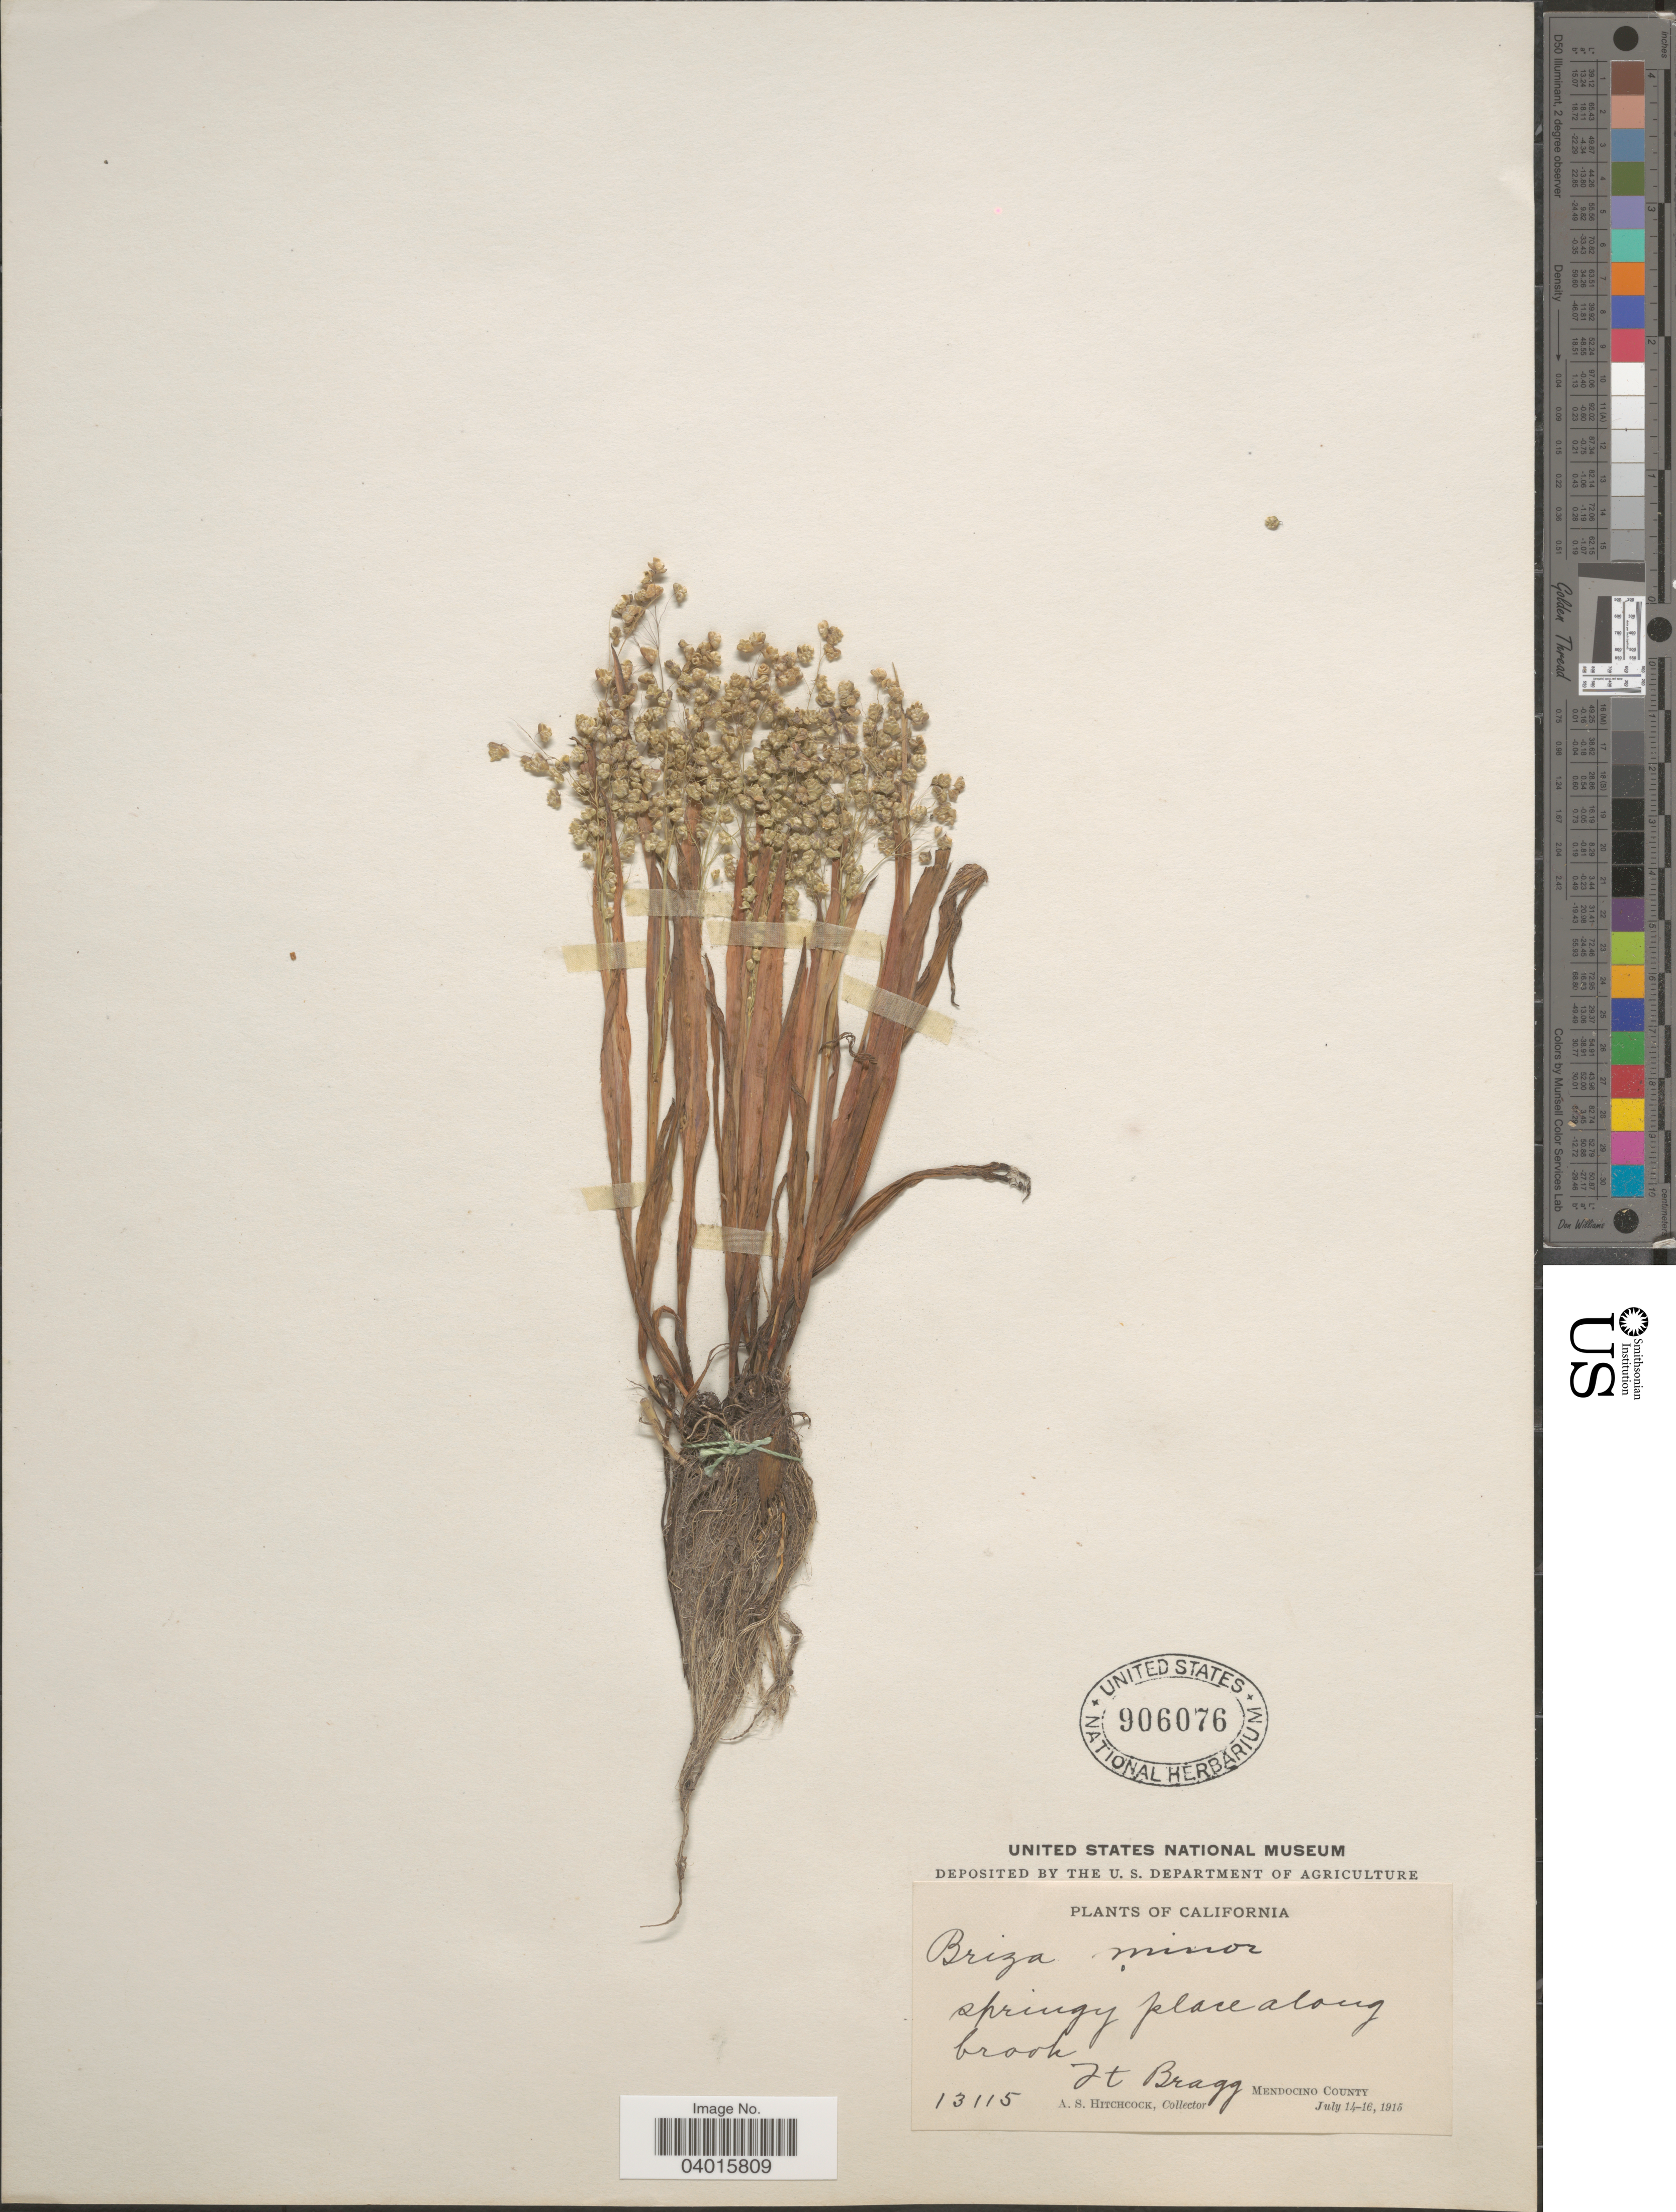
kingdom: Plantae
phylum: Tracheophyta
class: Liliopsida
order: Poales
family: Poaceae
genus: Briza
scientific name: Briza minor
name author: L.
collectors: A. S. Hitchcock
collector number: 13115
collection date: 1915-07-14/1915-07-16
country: United States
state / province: California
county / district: Mendocino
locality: Ft Bragg. Mendocino County.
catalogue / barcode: US 906076